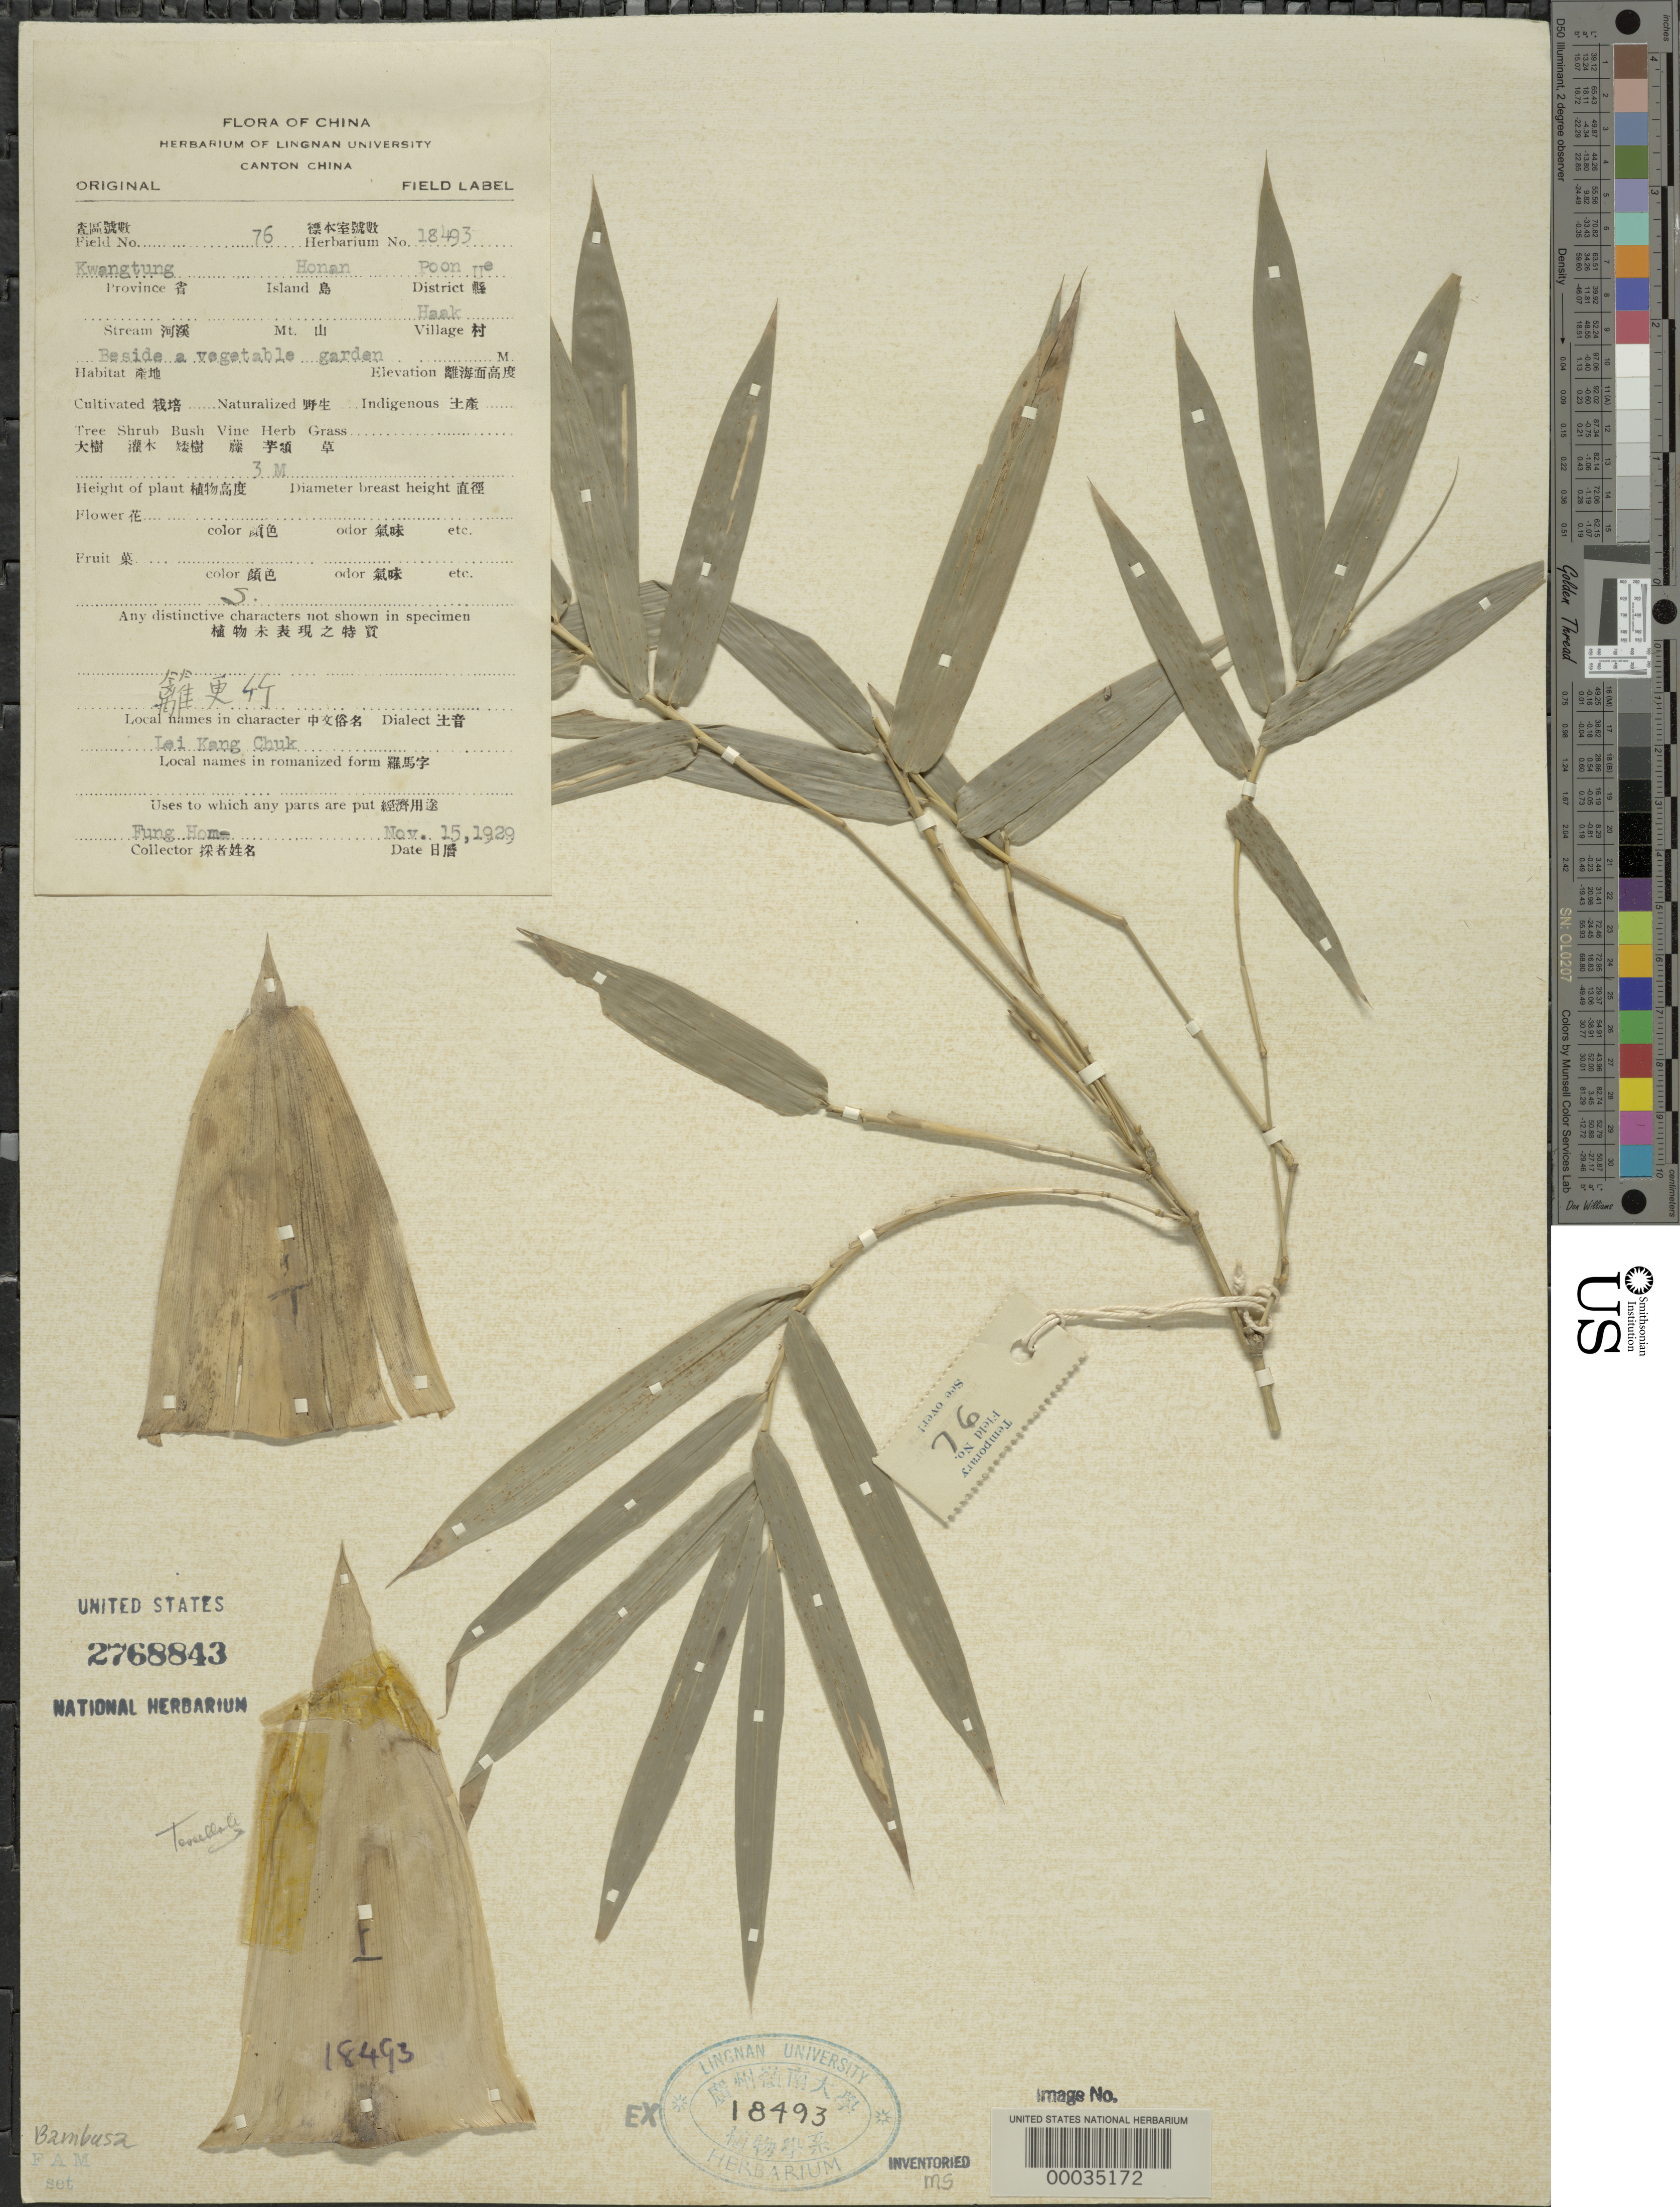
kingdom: Plantae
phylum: Tracheophyta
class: Liliopsida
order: Poales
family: Poaceae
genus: Bambusa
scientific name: Bambusa sp.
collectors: H. L. Fung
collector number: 76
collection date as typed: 15 Nov 1929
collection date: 1929-11-15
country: China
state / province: Guangdong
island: Honan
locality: Honan i, poon ue dist, haak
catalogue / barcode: US 2768843